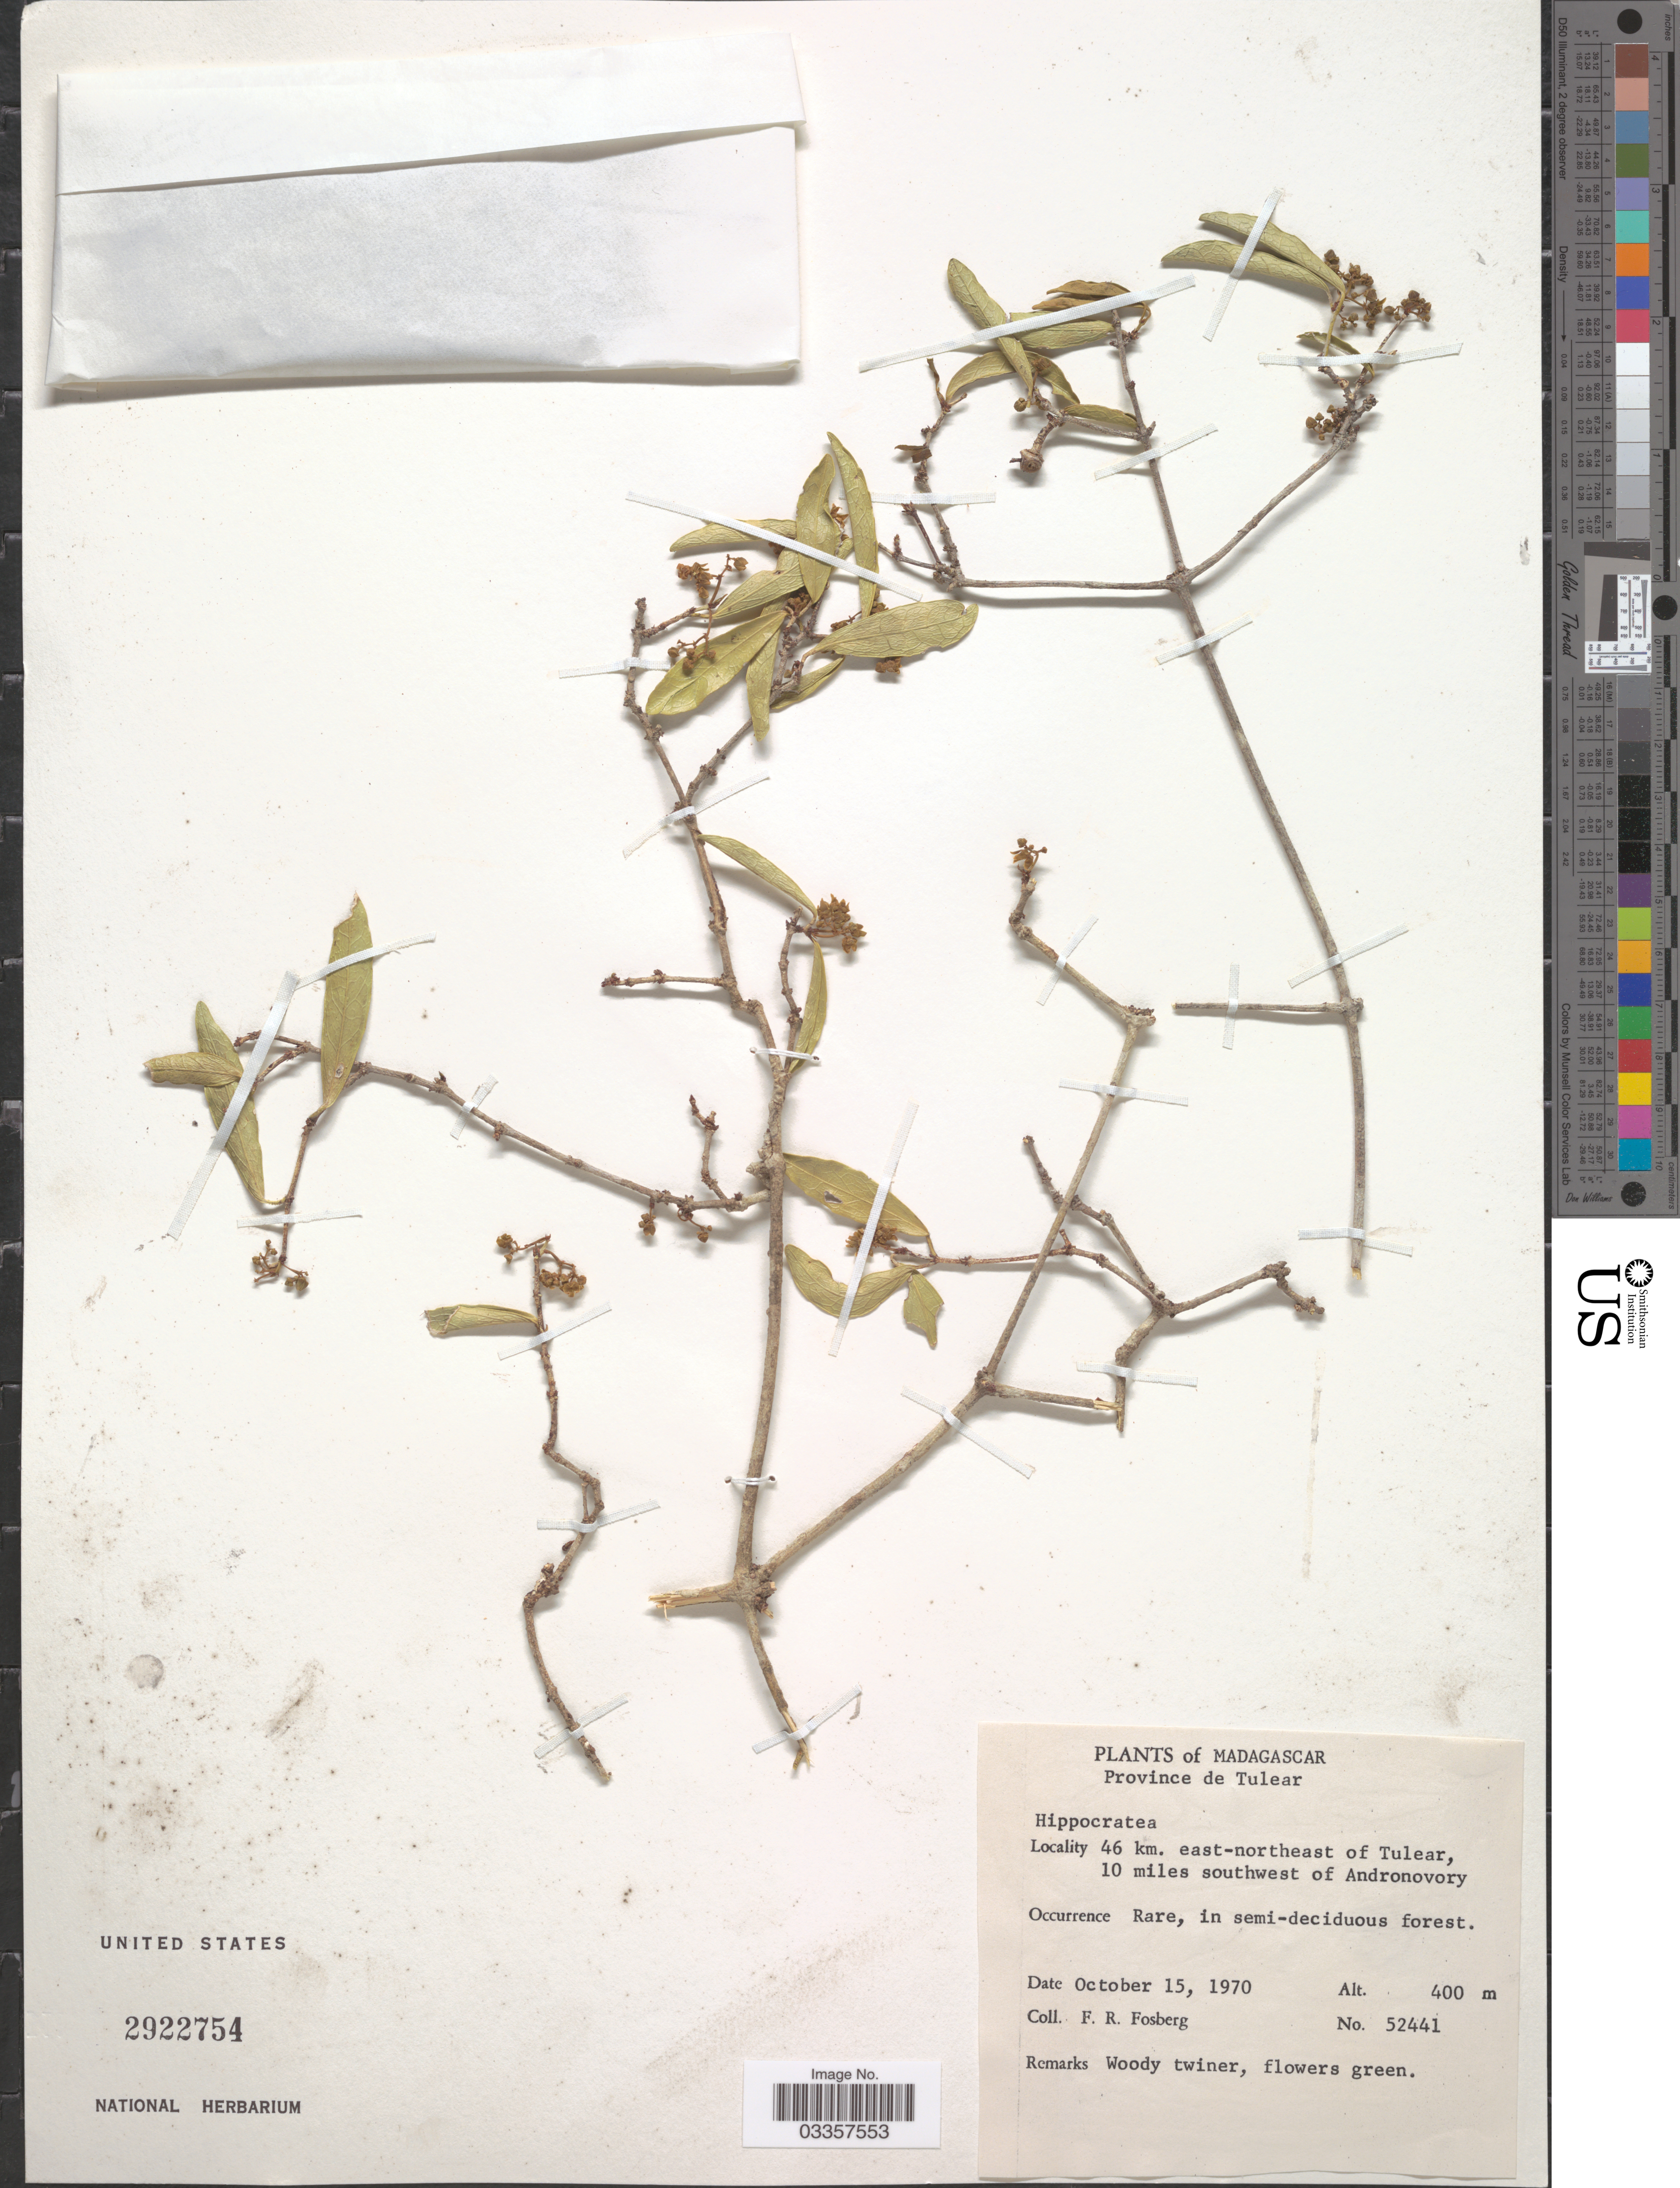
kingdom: Plantae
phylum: Tracheophyta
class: Magnoliopsida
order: Celastrales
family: Celastraceae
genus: Hippocratea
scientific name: Hippocratea sp.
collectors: F. R. Fosberg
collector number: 52441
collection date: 1970-10-15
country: Madagascar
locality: Province de Tulear. 46 km. east-northeast of Tulear, 10 miles southwest of Andronovory.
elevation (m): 400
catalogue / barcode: US 2922754